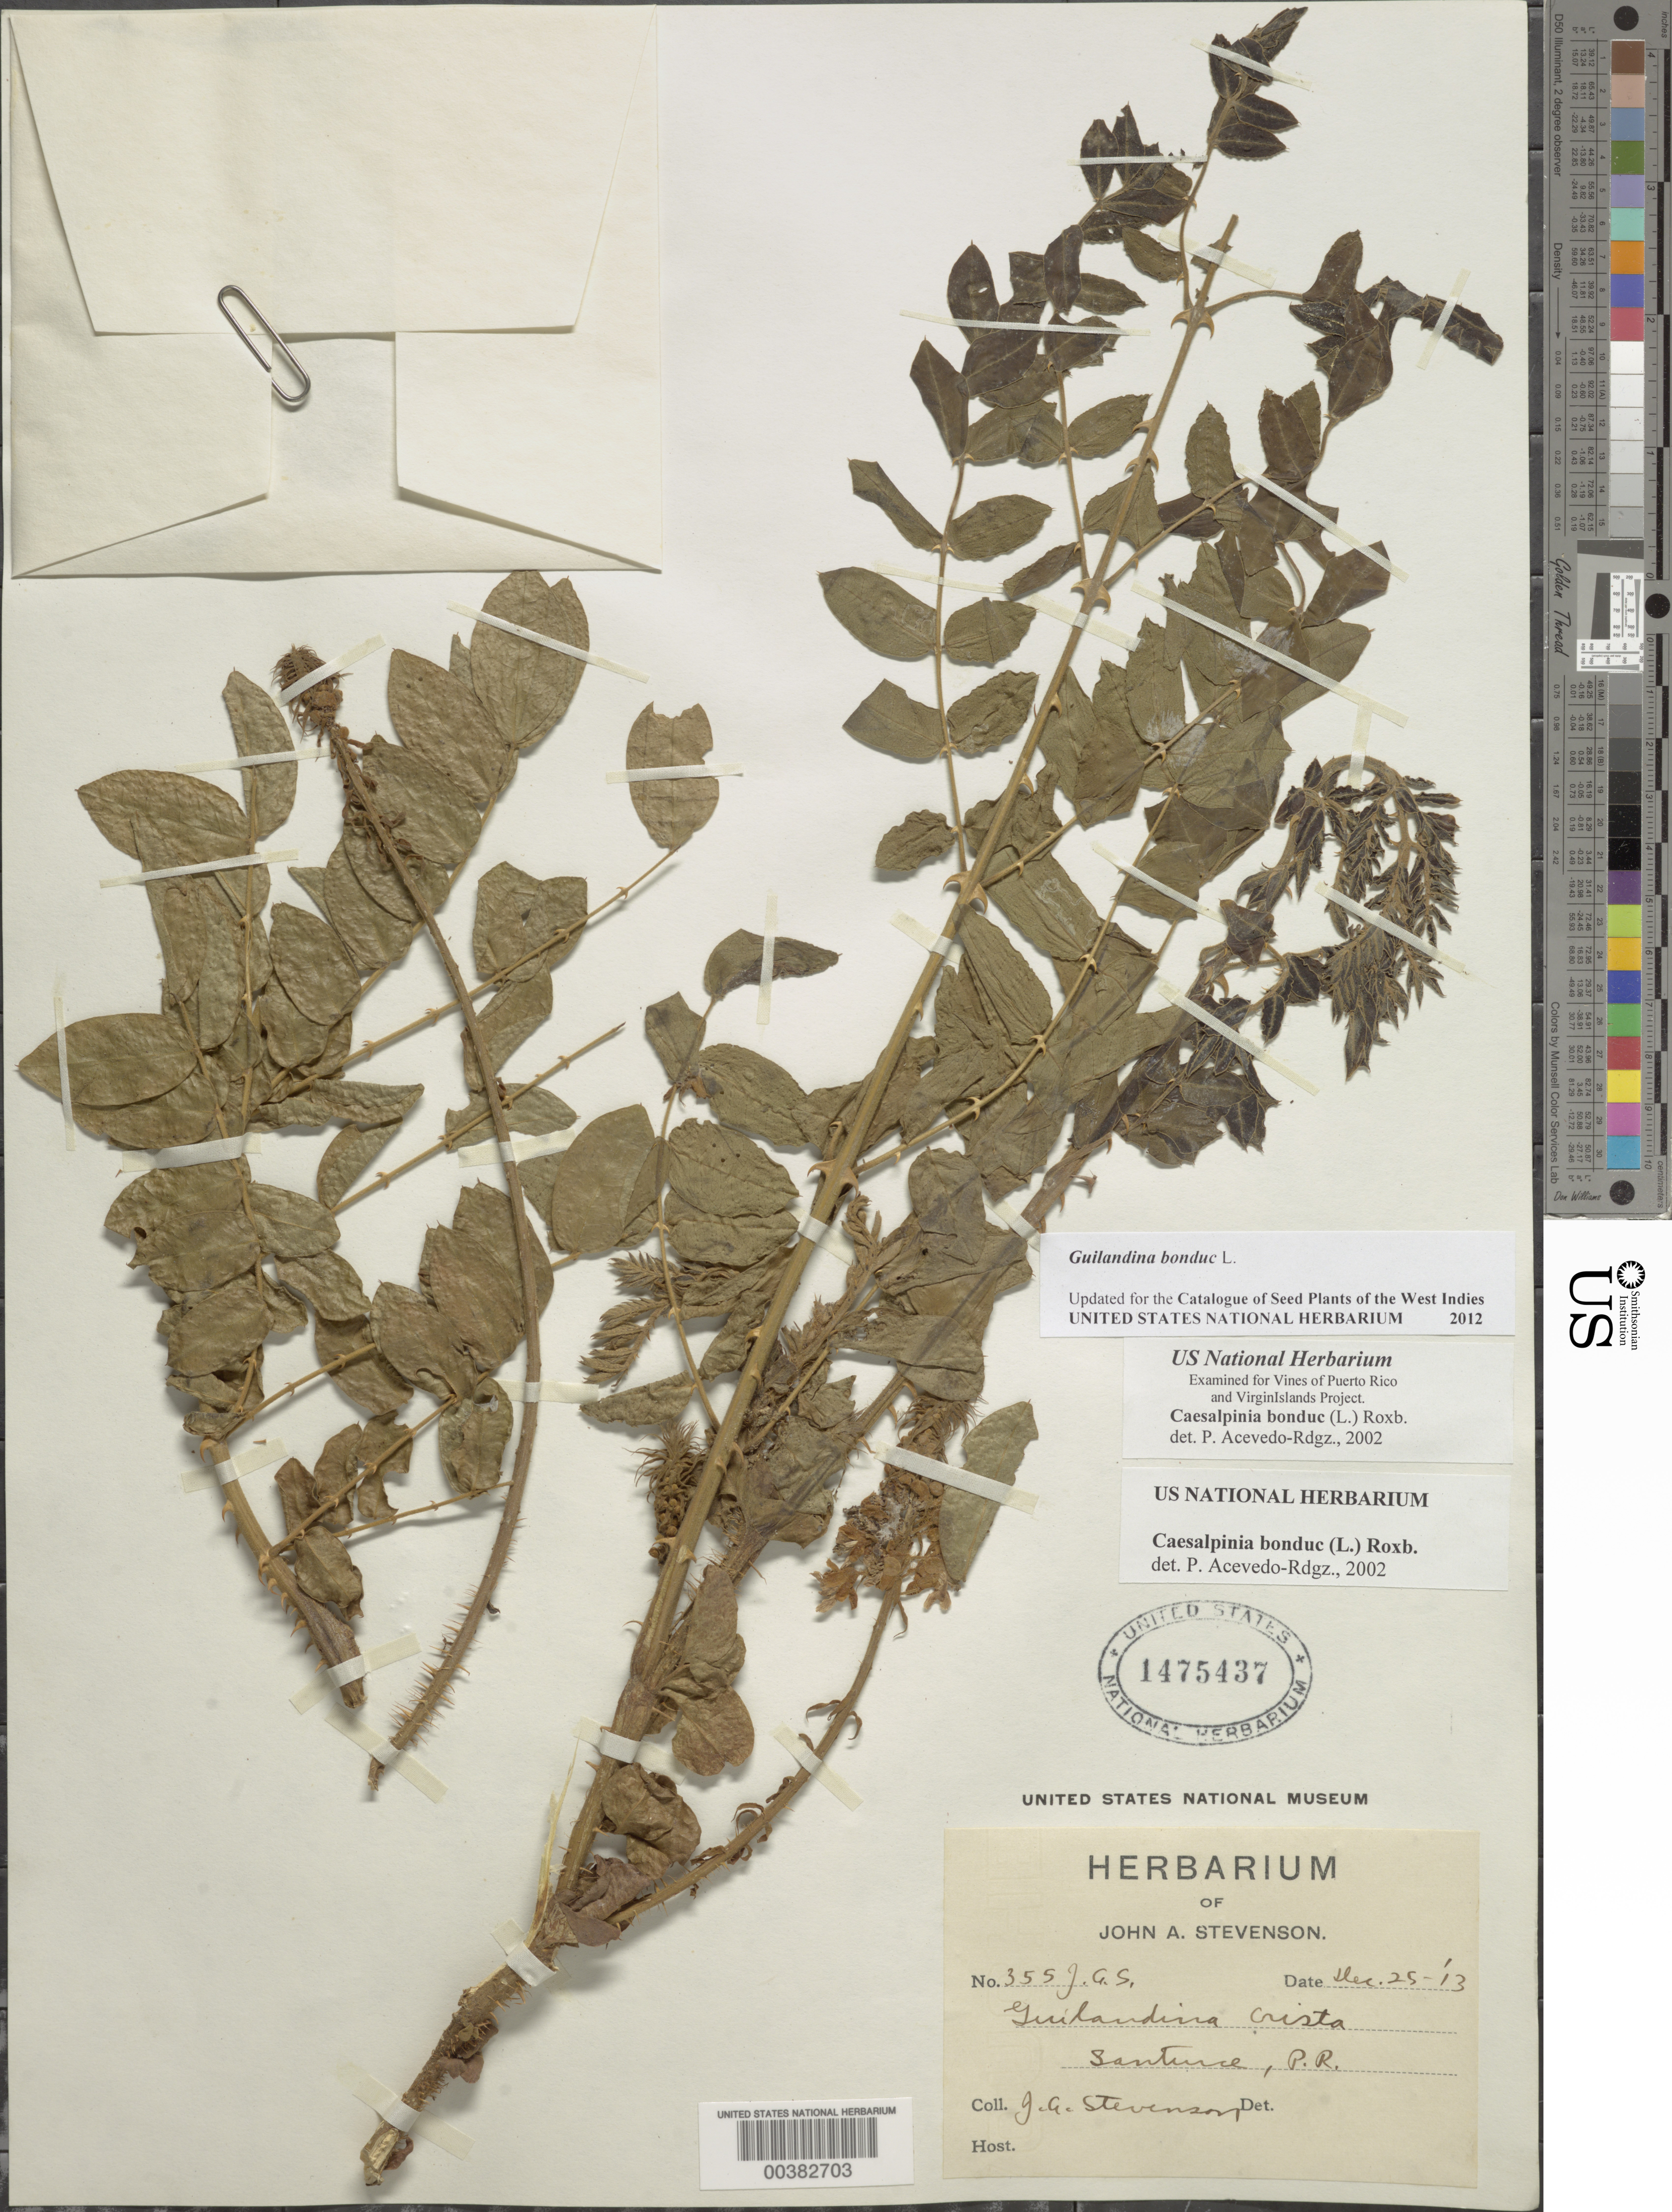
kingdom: Plantae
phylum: Tracheophyta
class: Magnoliopsida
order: Fabales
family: Fabaceae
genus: Guilandina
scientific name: Guilandina bonduc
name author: L.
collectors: J. Stevenson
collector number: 355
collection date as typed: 25 Dec 1913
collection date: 1913-12-25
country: Puerto Rico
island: Greater Antilles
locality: Santurce.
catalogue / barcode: US 1475437